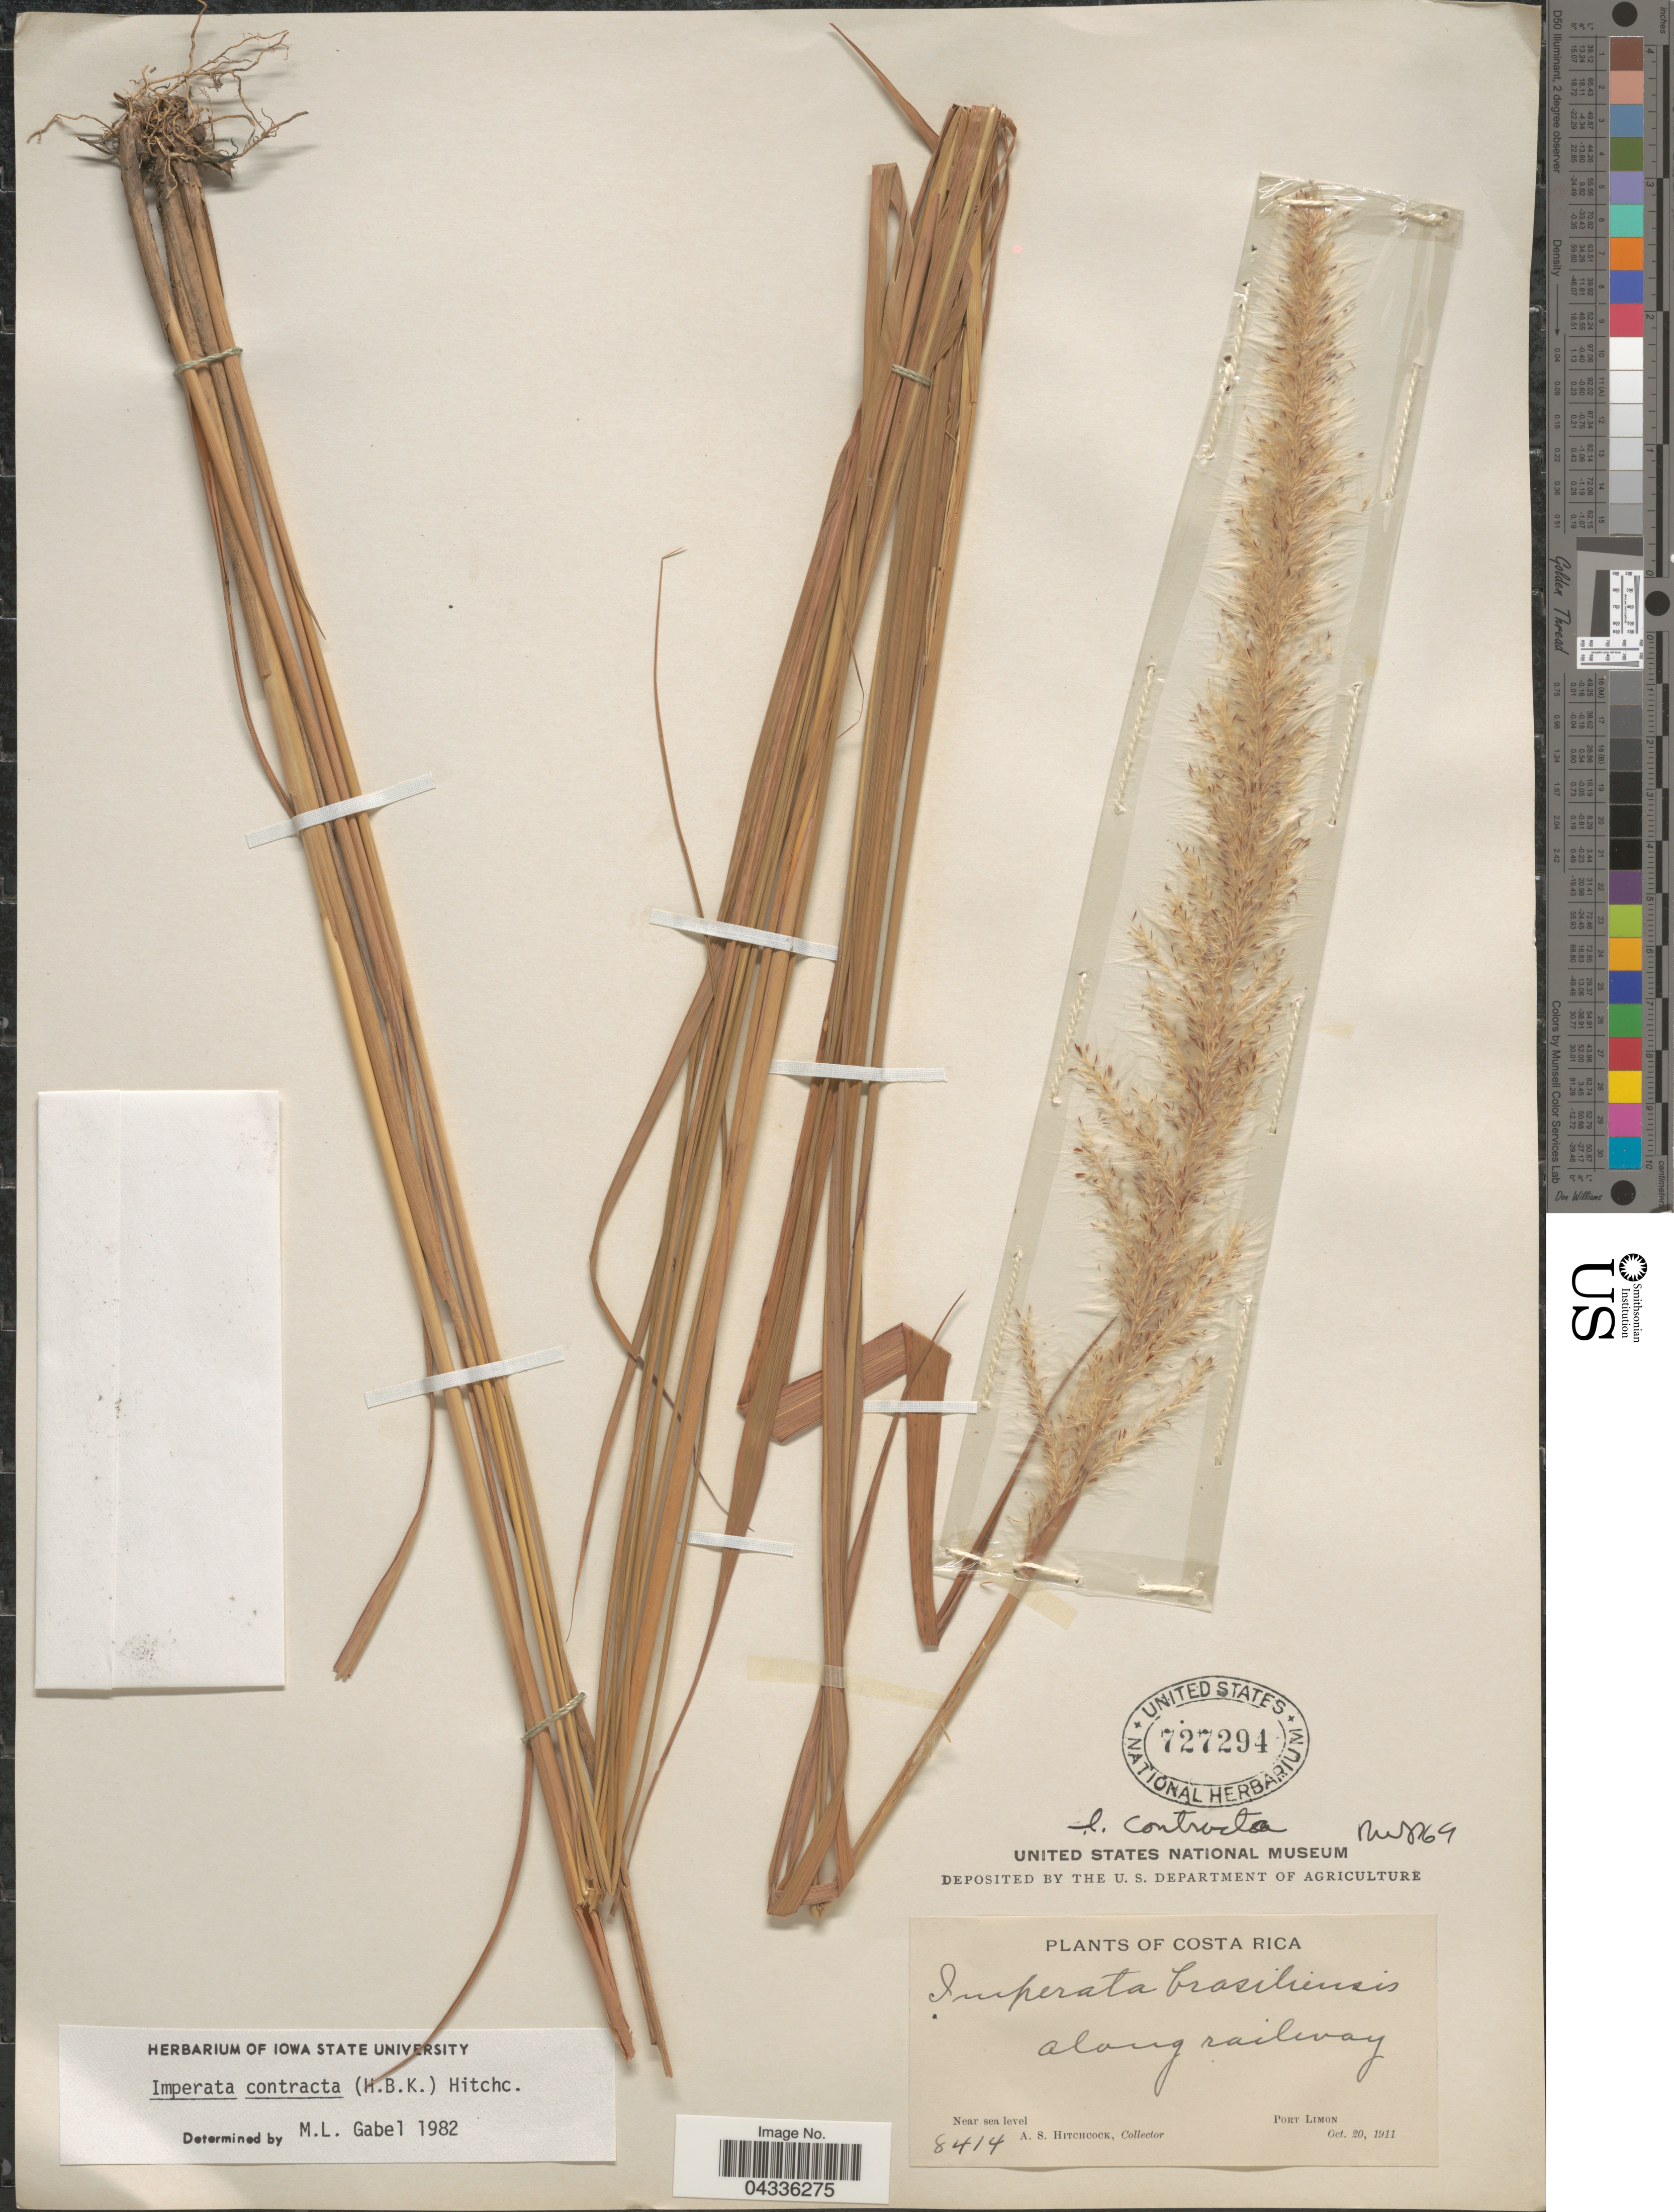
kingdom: Plantae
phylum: Tracheophyta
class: Liliopsida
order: Poales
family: Poaceae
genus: Imperata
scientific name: Imperata contracta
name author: (Kunth) Hitchc.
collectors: A. S. Hitchcock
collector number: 8414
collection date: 1911-10-20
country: Costa Rica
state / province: Limón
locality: Along railway. Port Limon.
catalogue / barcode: US 727294